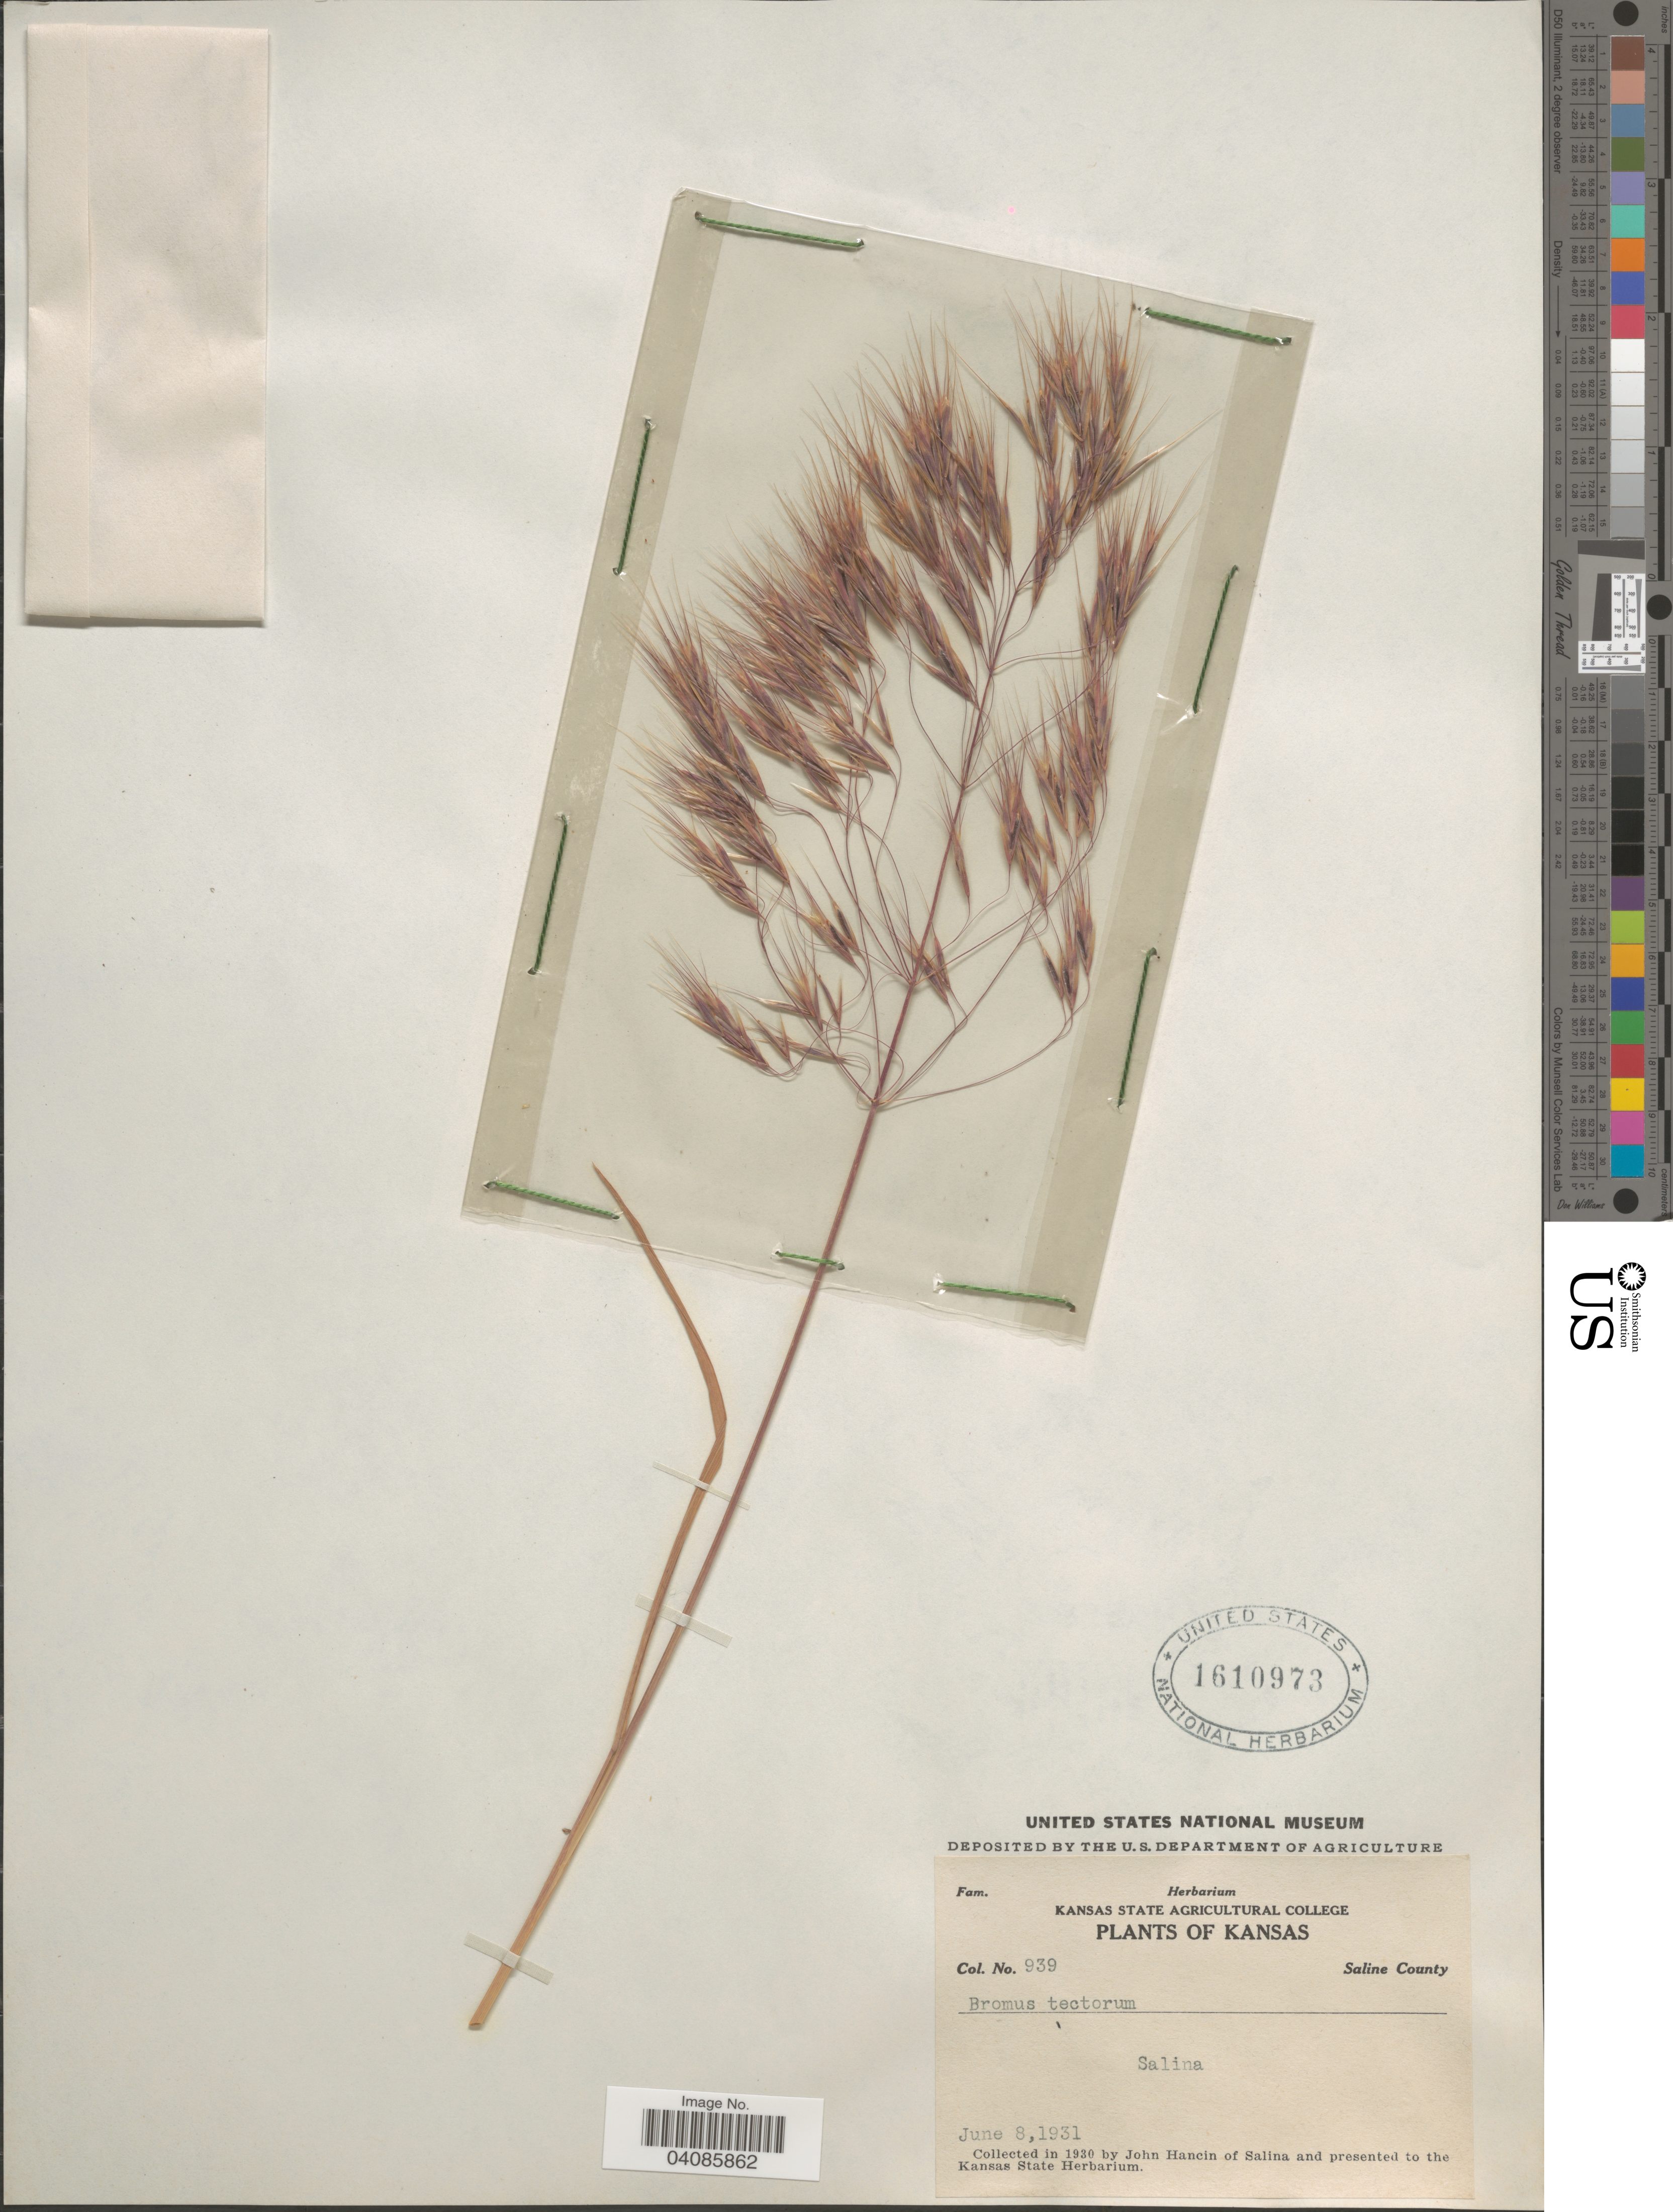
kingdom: Plantae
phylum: Tracheophyta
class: Liliopsida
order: Poales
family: Poaceae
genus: Bromus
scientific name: Bromus tectorum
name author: L.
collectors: J. Hancin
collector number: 939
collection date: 1931-06-08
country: United States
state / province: Kansas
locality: Saline County. Salina.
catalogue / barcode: US 1610973